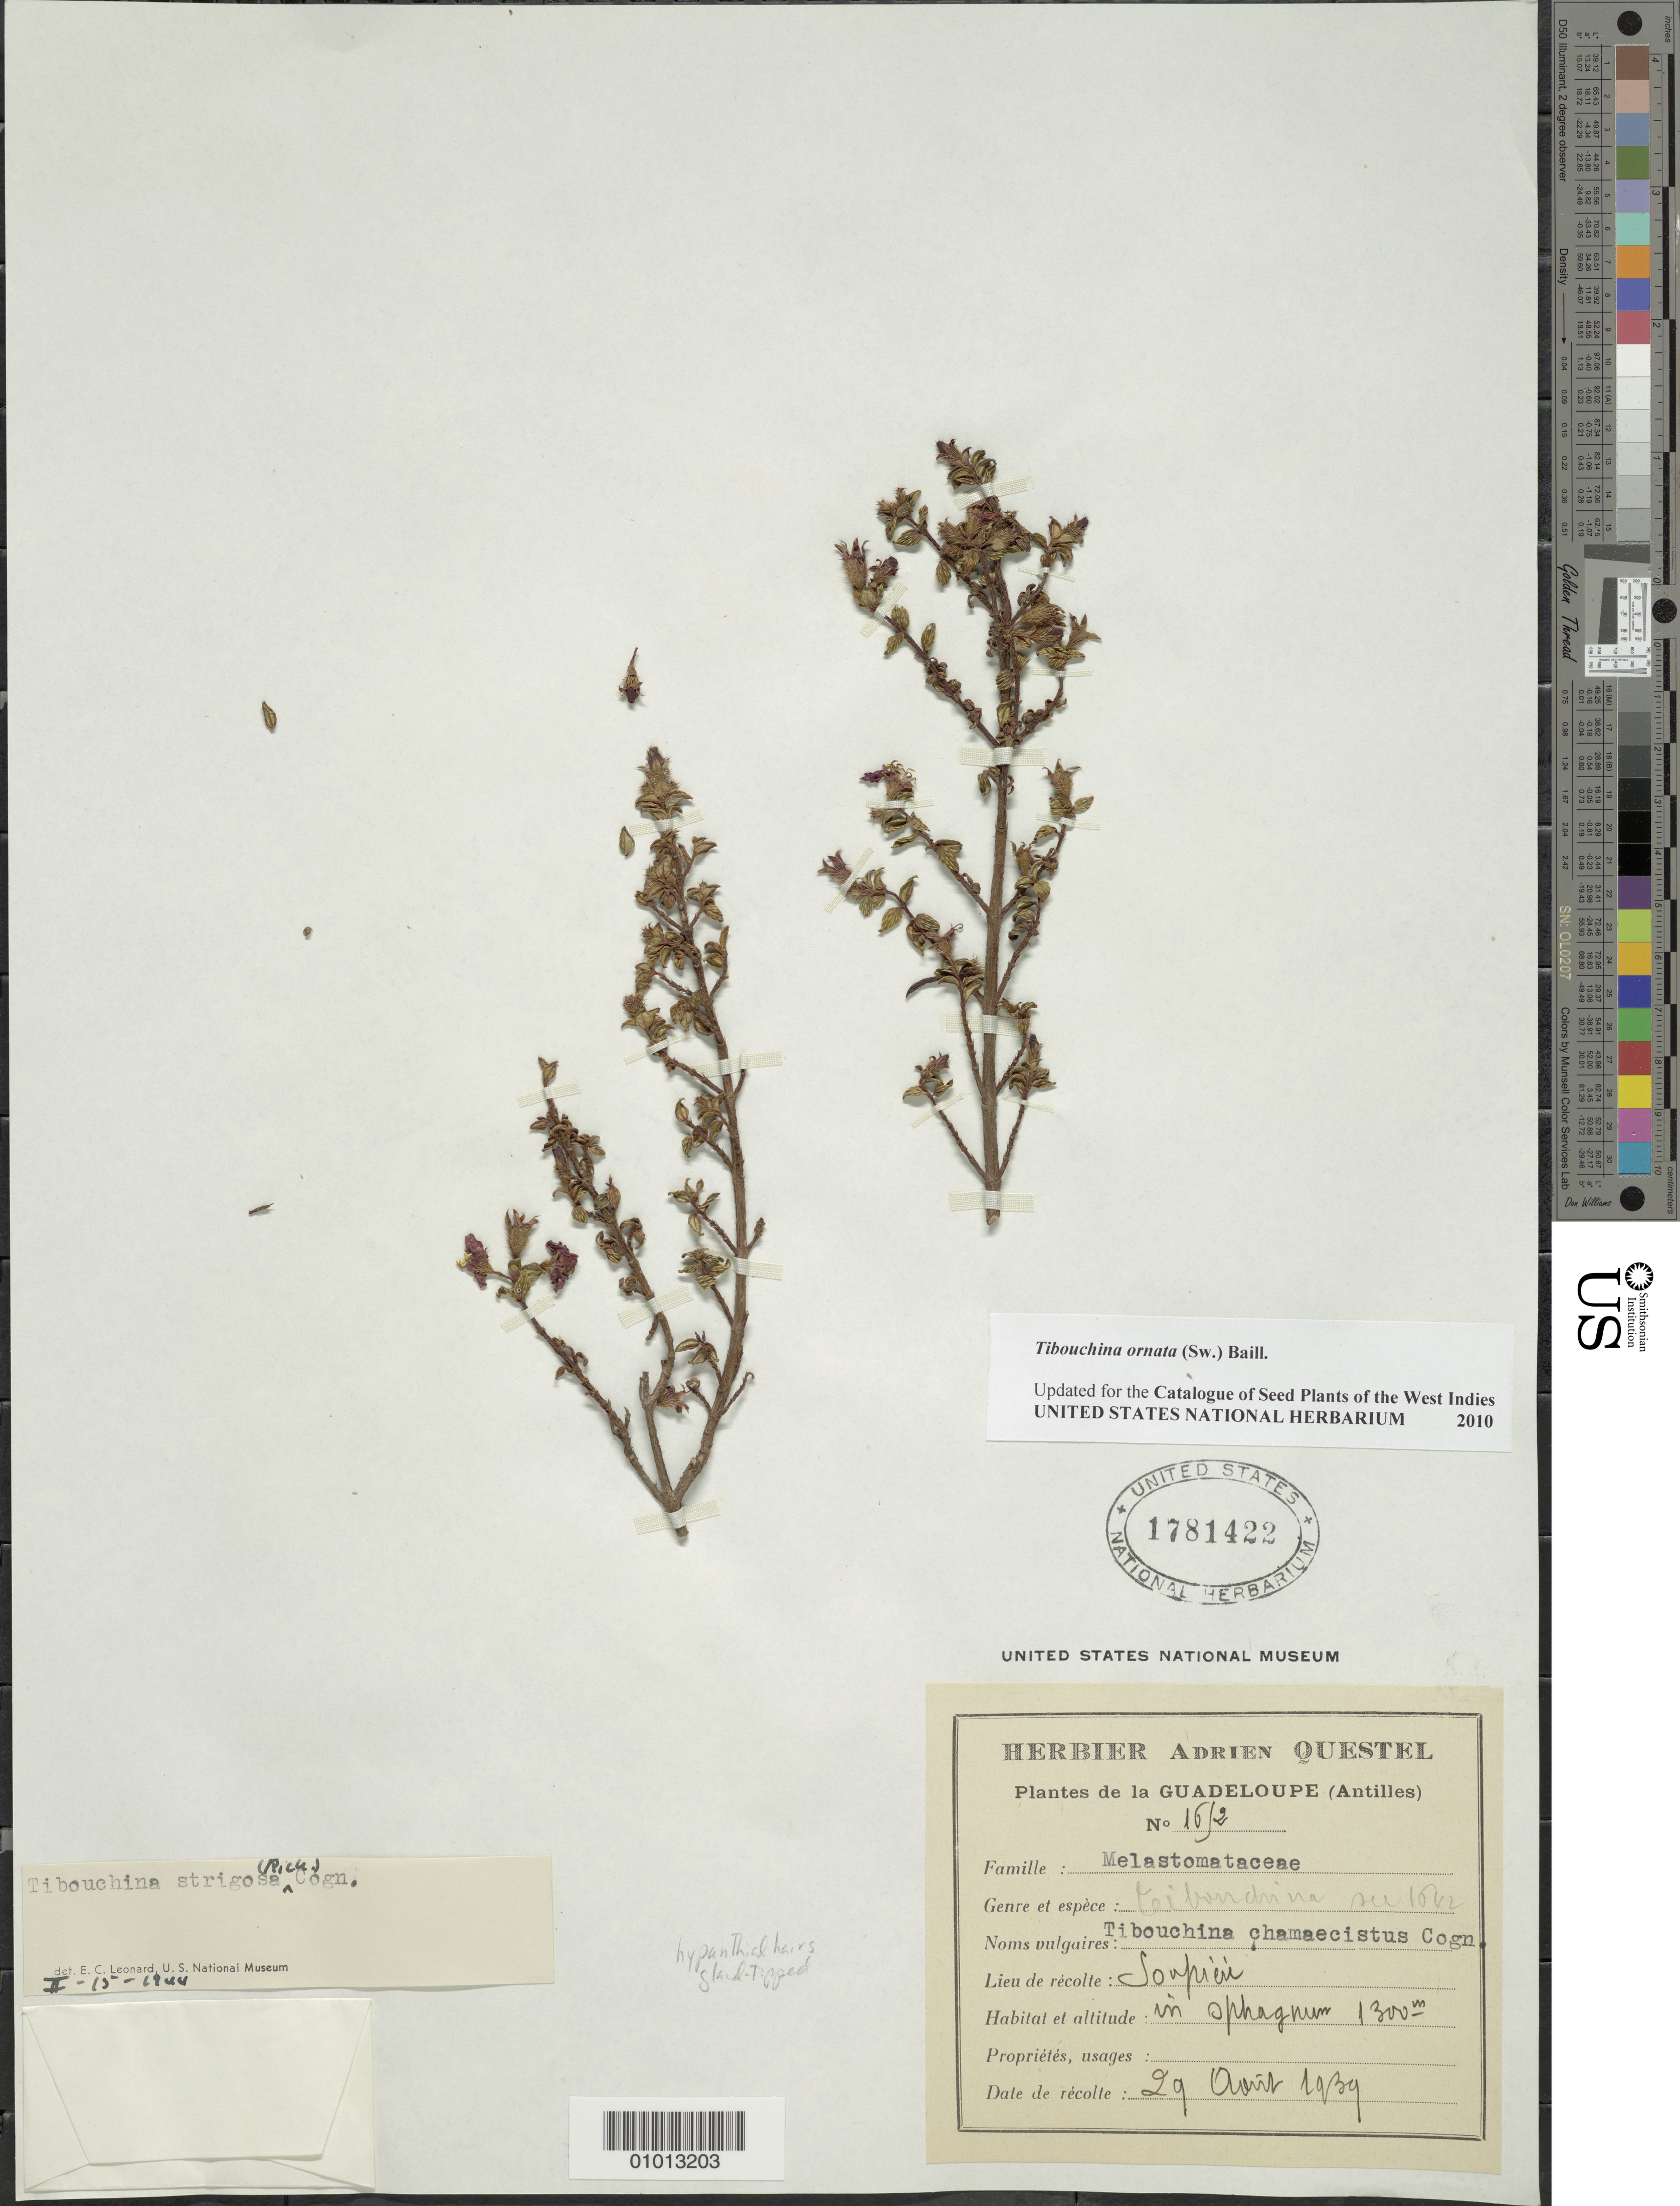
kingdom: Plantae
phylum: Tracheophyta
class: Magnoliopsida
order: Myrtales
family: Melastomataceae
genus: Chaetogastra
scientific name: Chaetogastra ornata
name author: (Sw.) P.J.F. Guim. & Michelang.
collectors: A. Questel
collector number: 1652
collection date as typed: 29 Apr 1939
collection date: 1939-04-29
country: Guadeloupe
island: Basse Terre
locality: Soufrière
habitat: In sphagnum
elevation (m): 1300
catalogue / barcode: US 1781422